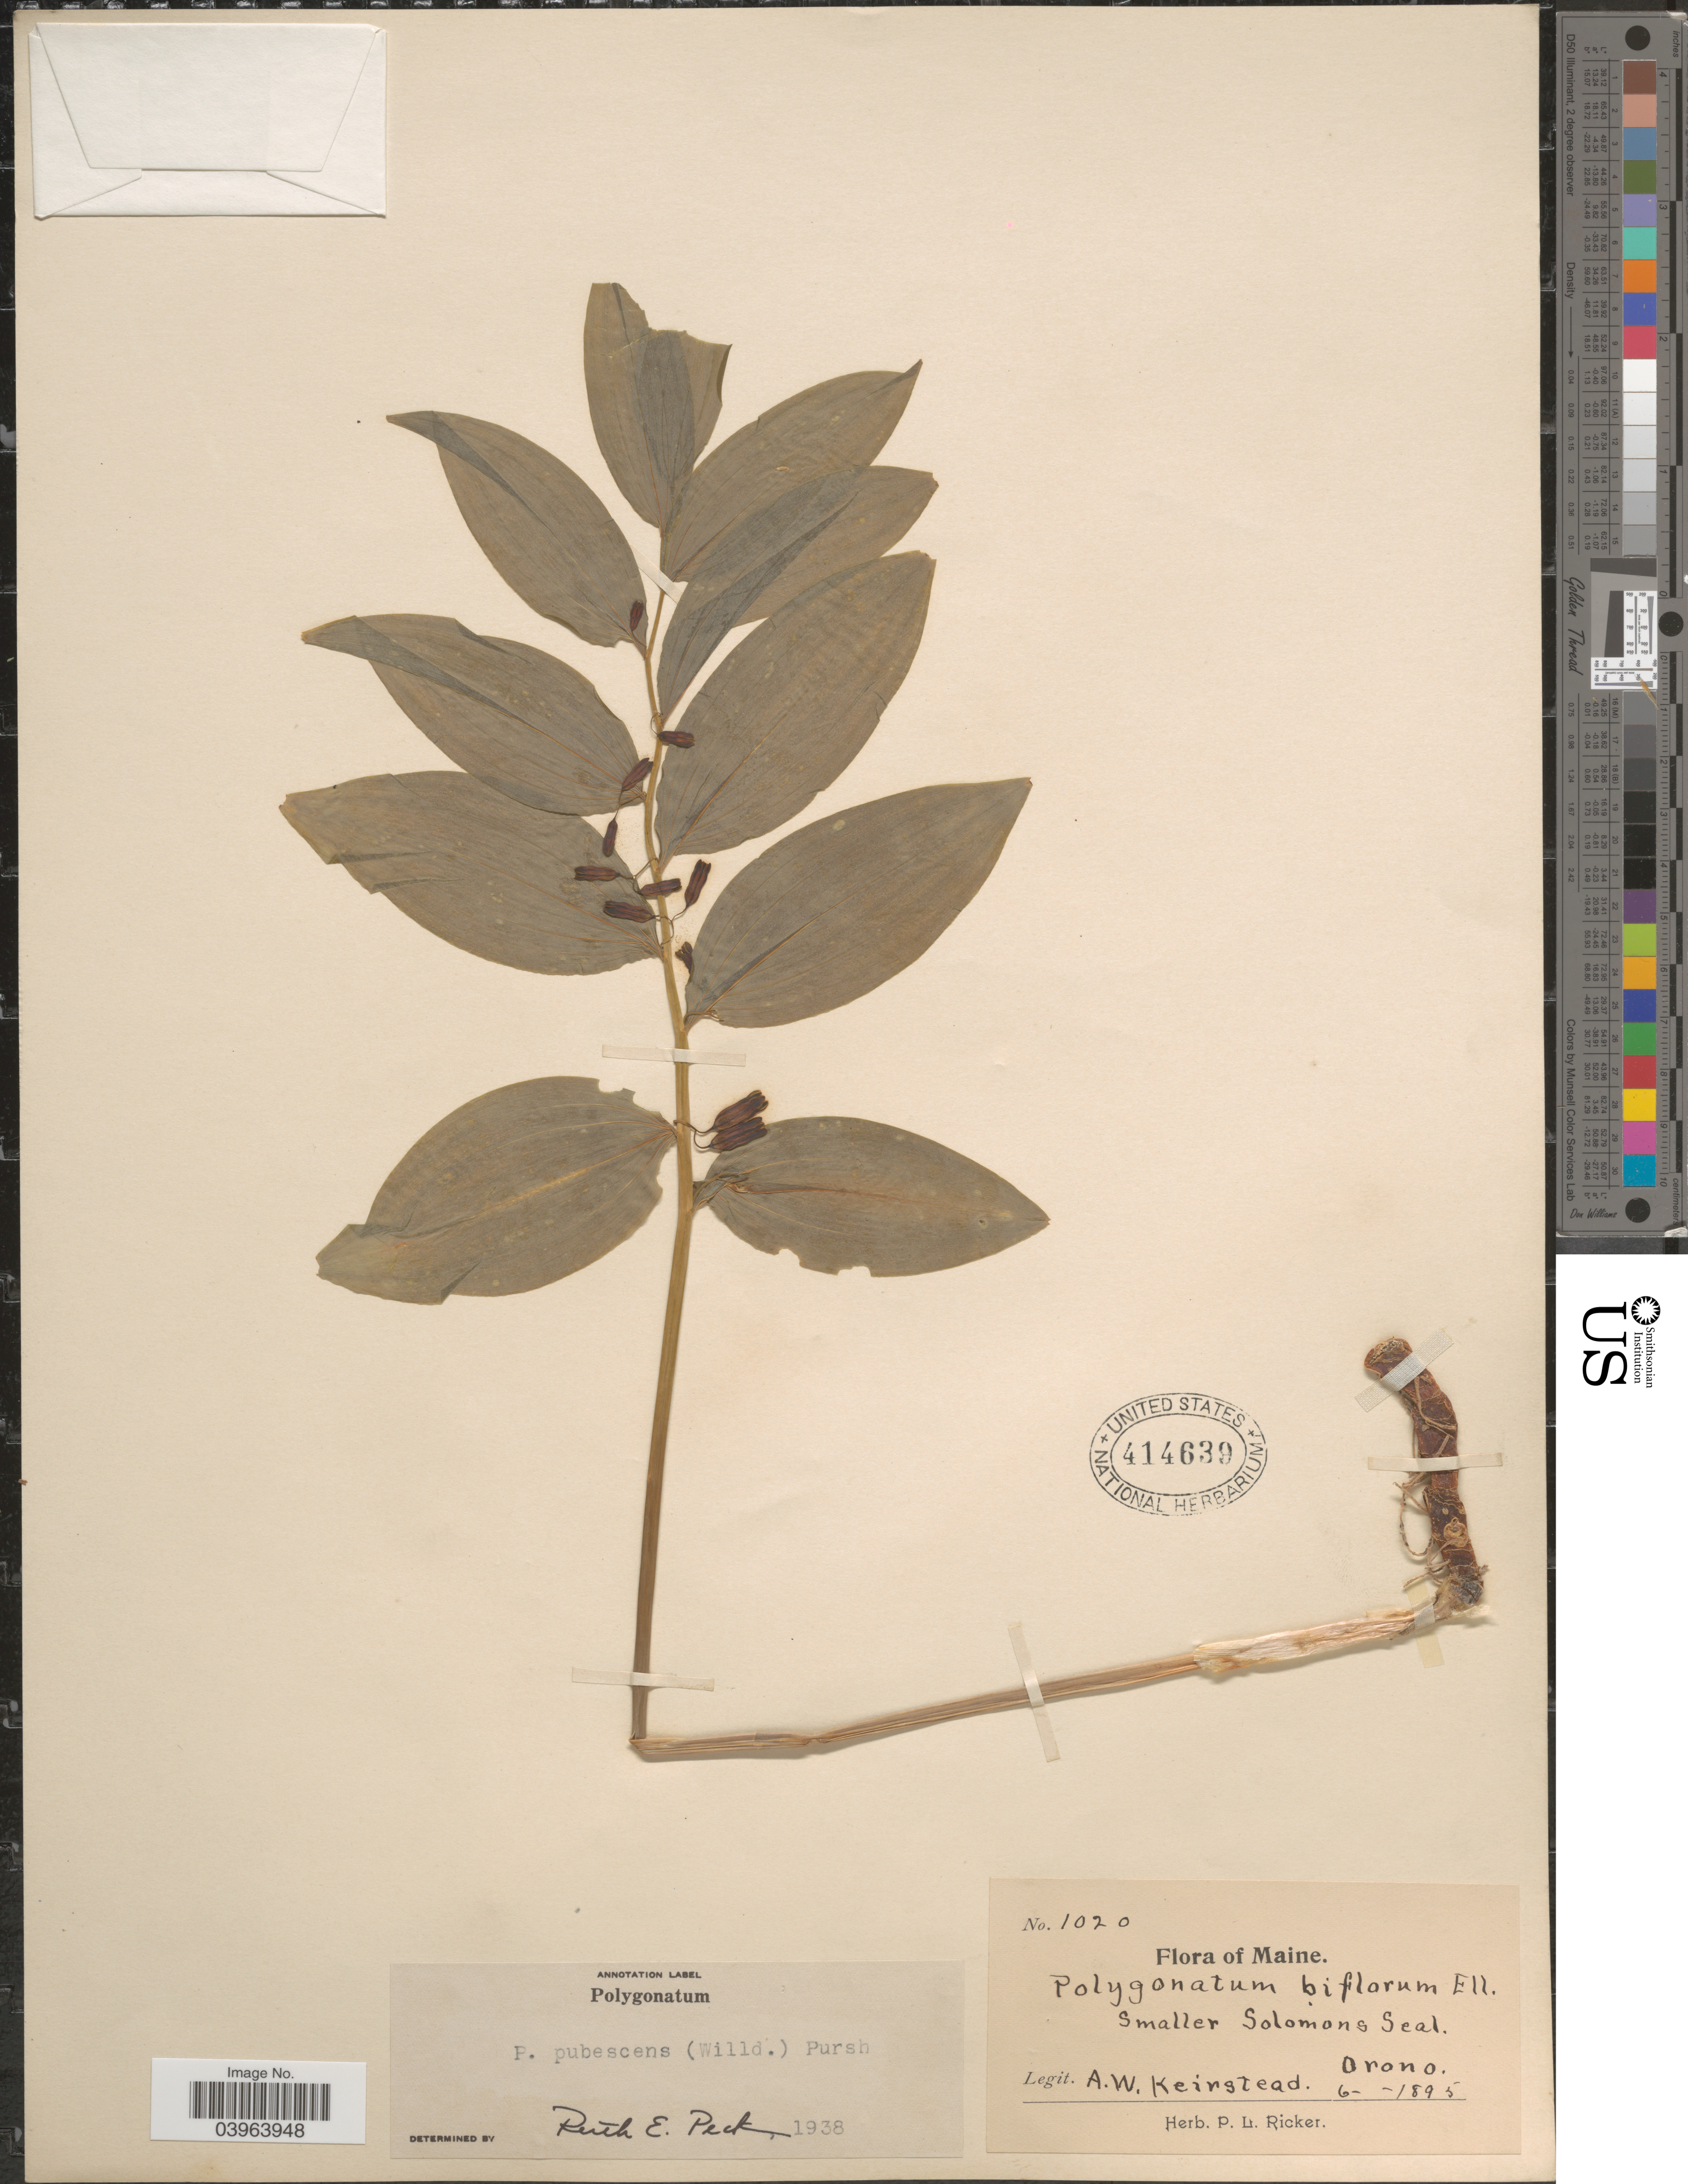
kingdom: Plantae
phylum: Tracheophyta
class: Liliopsida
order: Asparagales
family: Asparagaceae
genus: Polygonatum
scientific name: Polygonatum pubescens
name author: (Willd.) Pursh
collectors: A. Keirstead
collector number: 1020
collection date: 1895-06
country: United States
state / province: Maine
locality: Orono.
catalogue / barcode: US 414639